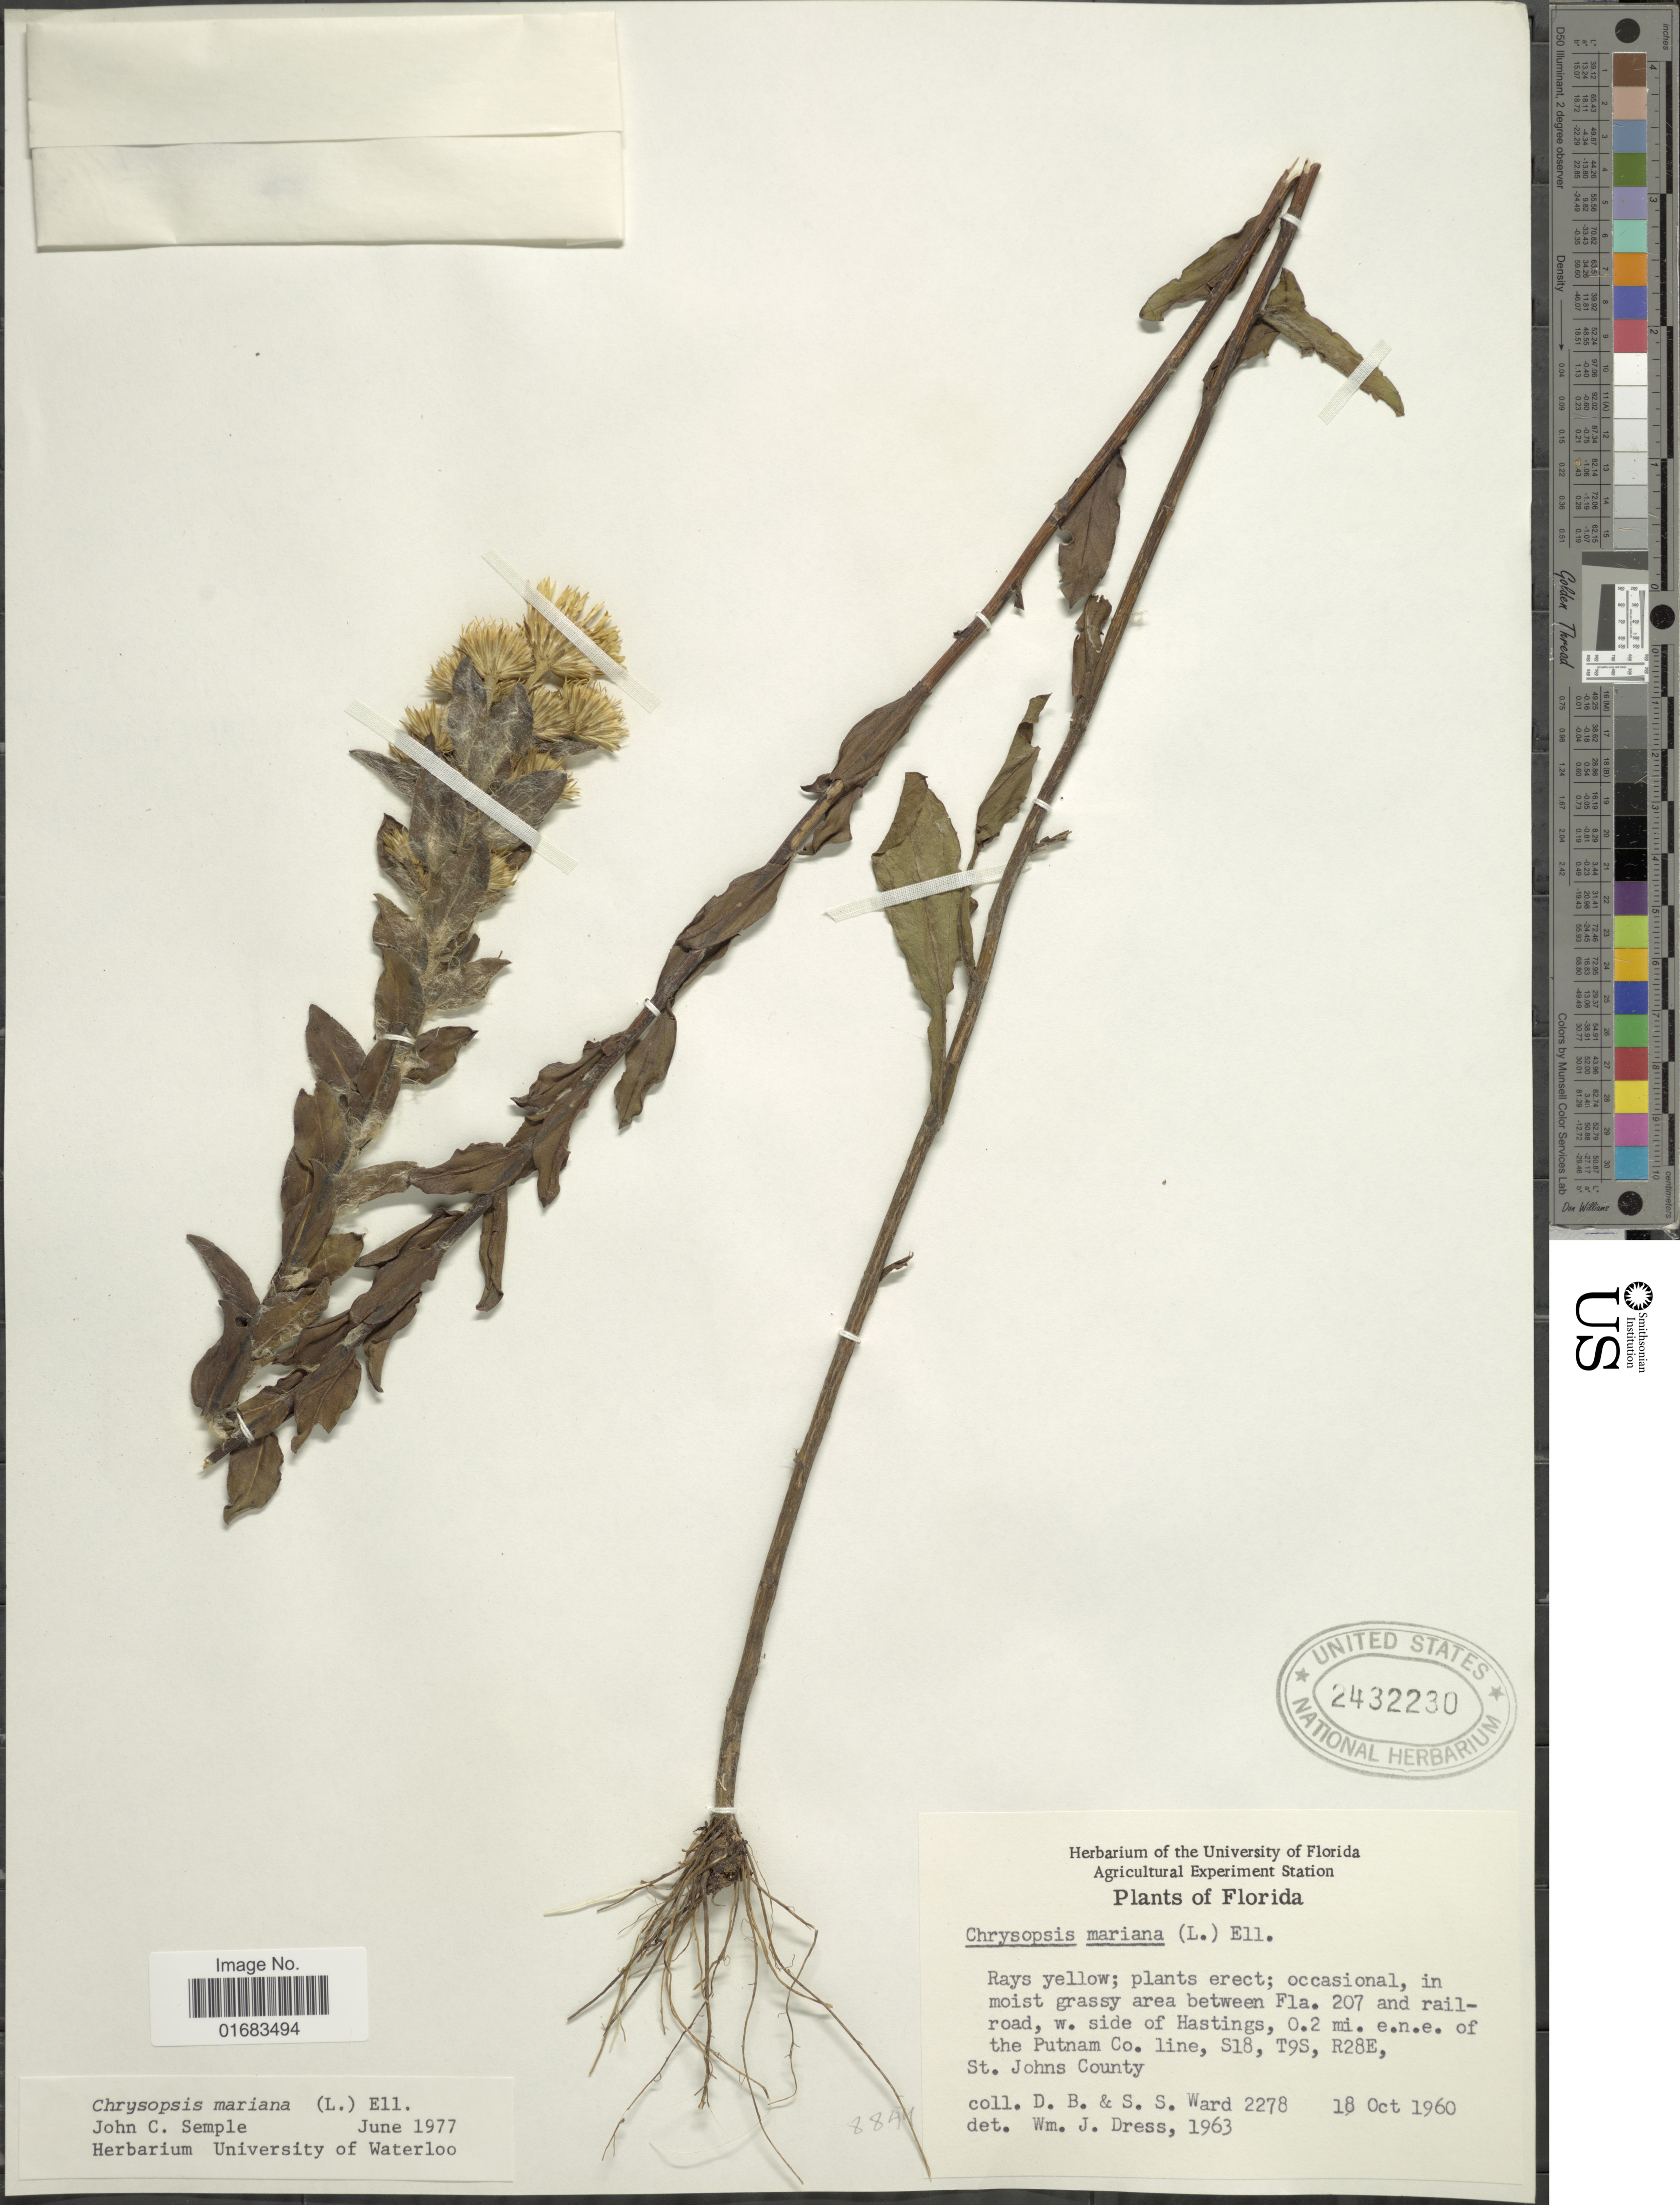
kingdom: Plantae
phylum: Tracheophyta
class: Magnoliopsida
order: Asterales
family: Asteraceae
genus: Chrysopsis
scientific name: Chrysopsis mariana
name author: (L.) Elliott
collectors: D. B. Ward & S. S. Ward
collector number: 2278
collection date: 1960-10-18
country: United States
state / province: Florida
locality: Area between Fla. 207 and railroad, W side of Hasting, 0.2 mi e.n.e. of the Putnam Co. line, S18, T9S, R28E, St. Johns County.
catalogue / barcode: US 2432230